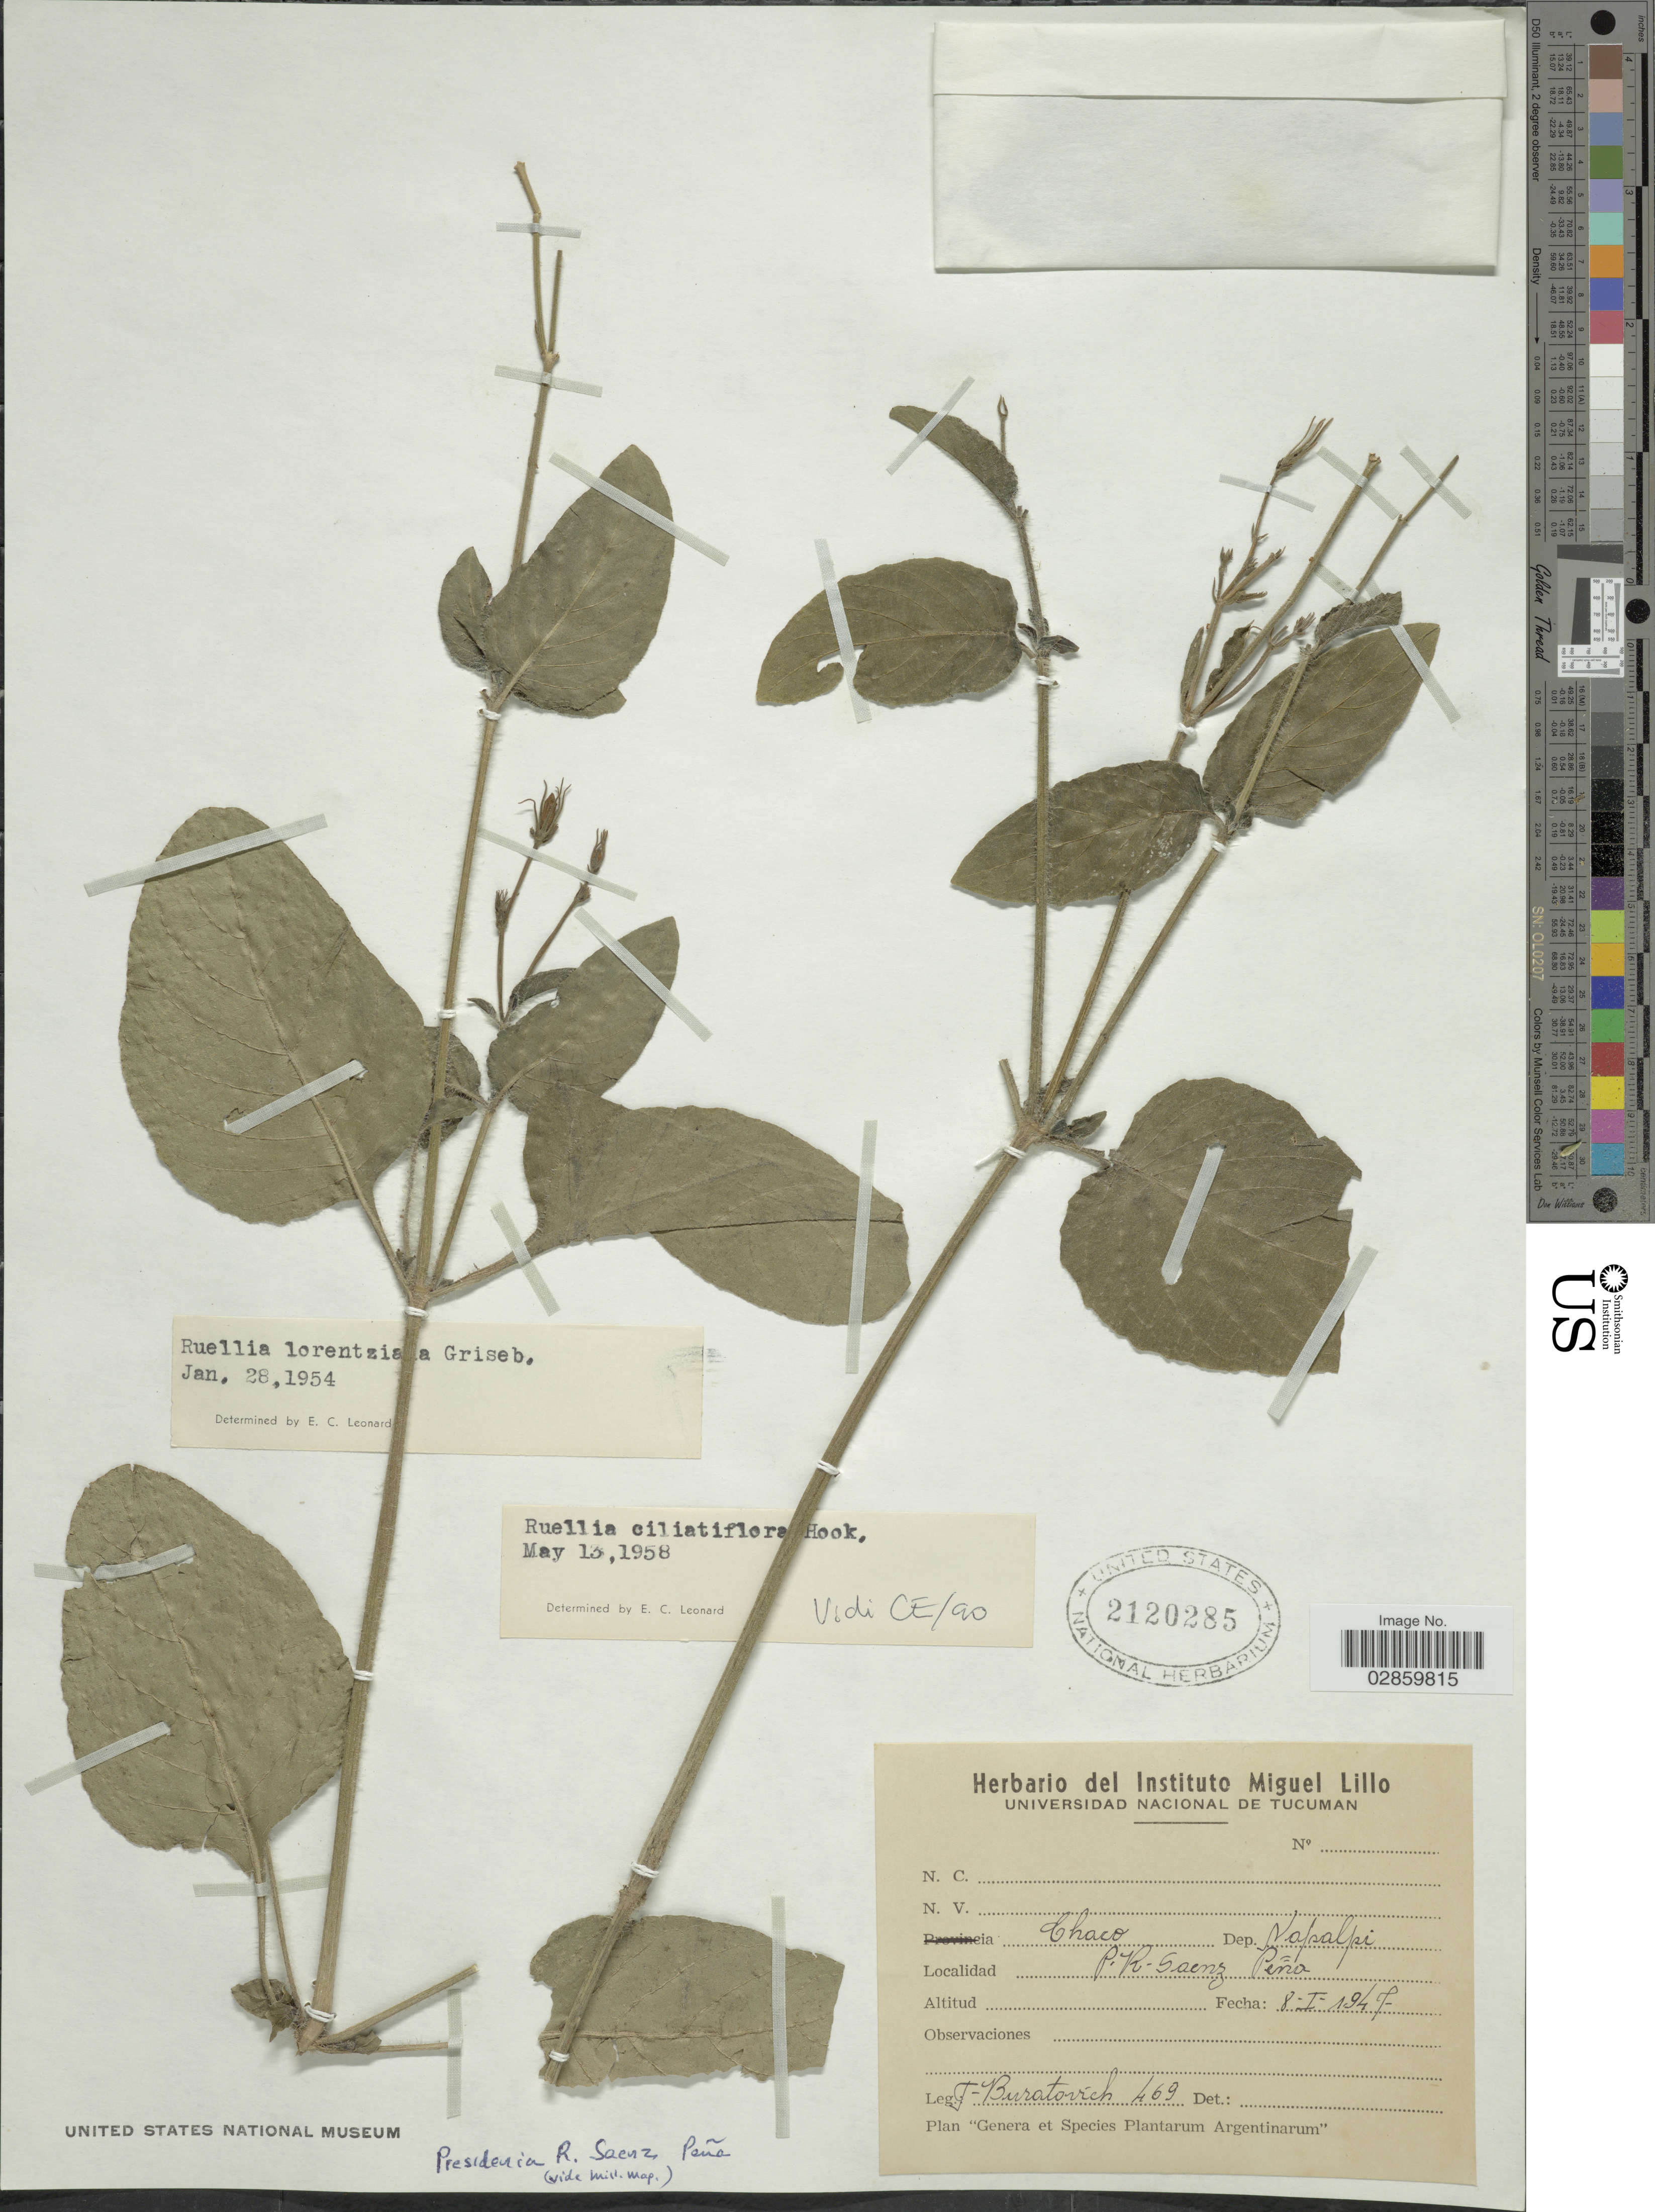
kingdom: Plantae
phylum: Tracheophyta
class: Magnoliopsida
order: Lamiales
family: Acanthaceae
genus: Ruellia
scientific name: Ruellia ciliatiflora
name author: Hook.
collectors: F. Buratovich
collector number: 469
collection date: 1947-01-08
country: Argentina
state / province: Chaco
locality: Dep. Napalpi. P.R. Saenz Peña.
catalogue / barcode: US 2120285